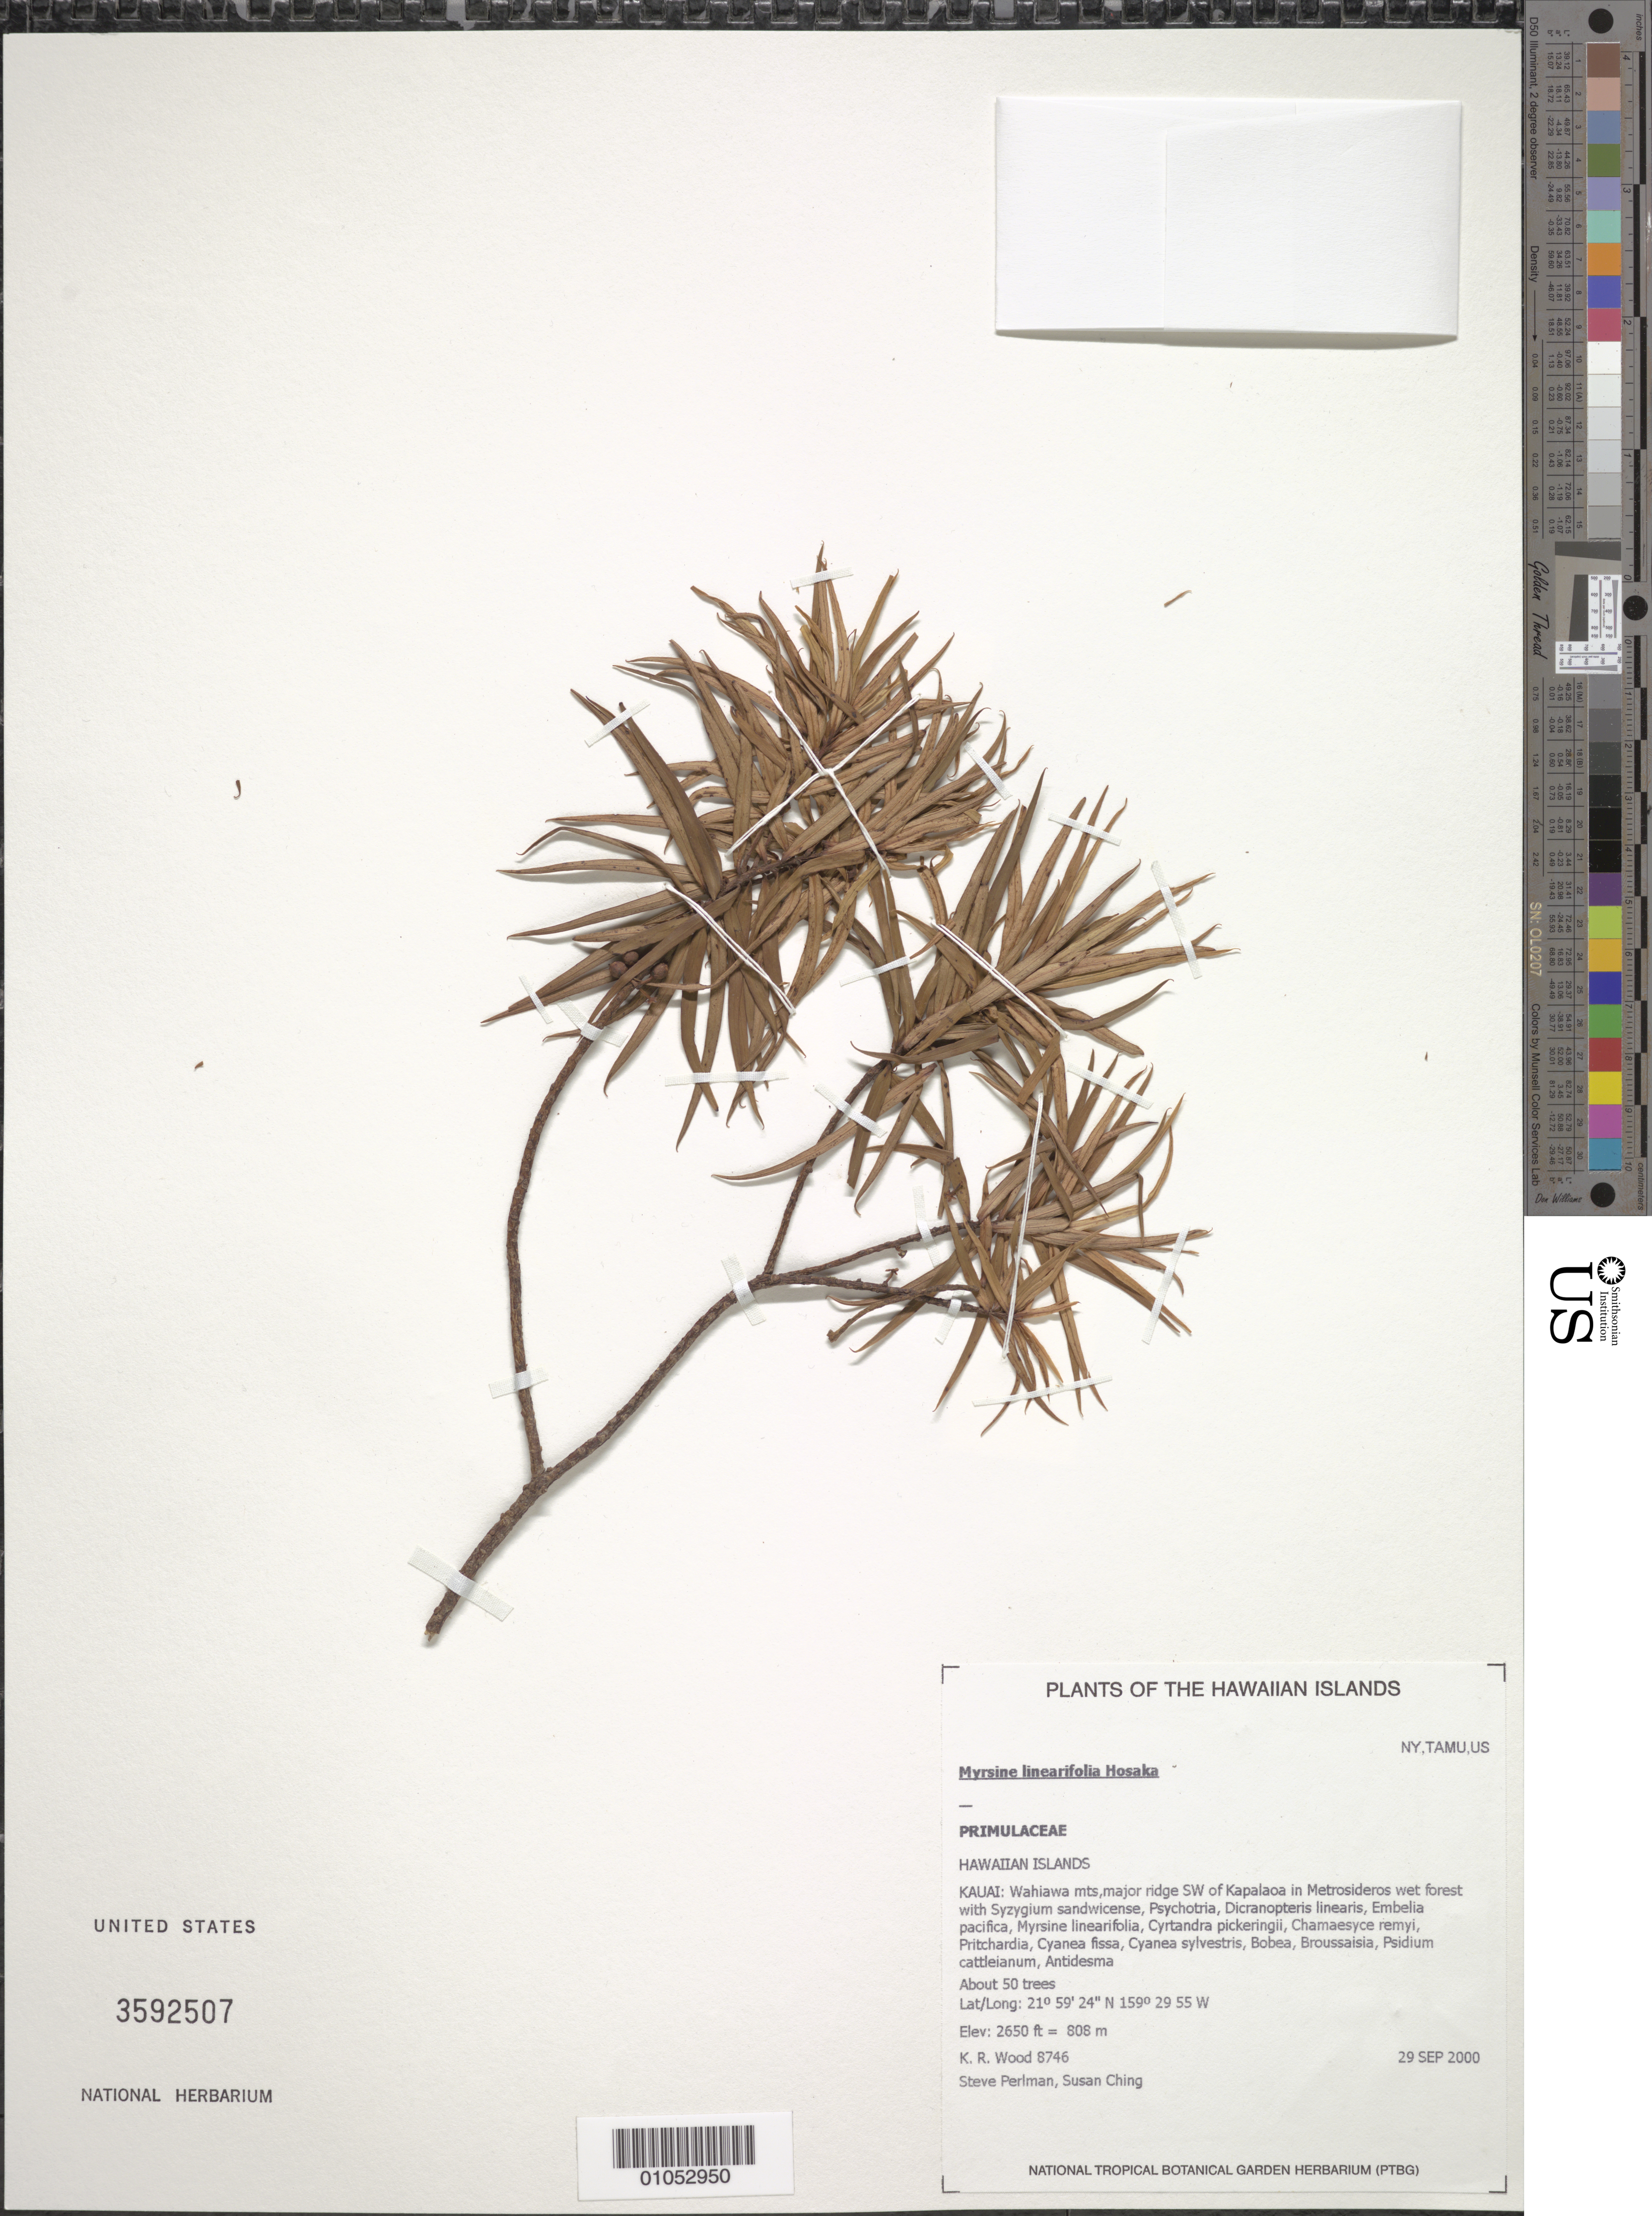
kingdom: Plantae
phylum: Tracheophyta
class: Magnoliopsida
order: Ericales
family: Primulaceae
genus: Myrsine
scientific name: Myrsine linearifolia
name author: Hosaka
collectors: K. R. Wood, S. P. Perlman & S. Ching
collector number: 8746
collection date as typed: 29 Sep 2000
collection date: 2000-09-29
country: United States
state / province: Hawaii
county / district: Kaui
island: Kaua'i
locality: Wahiawa Mts, major ridge SW of Kapalaoa.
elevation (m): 808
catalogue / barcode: US 3592507